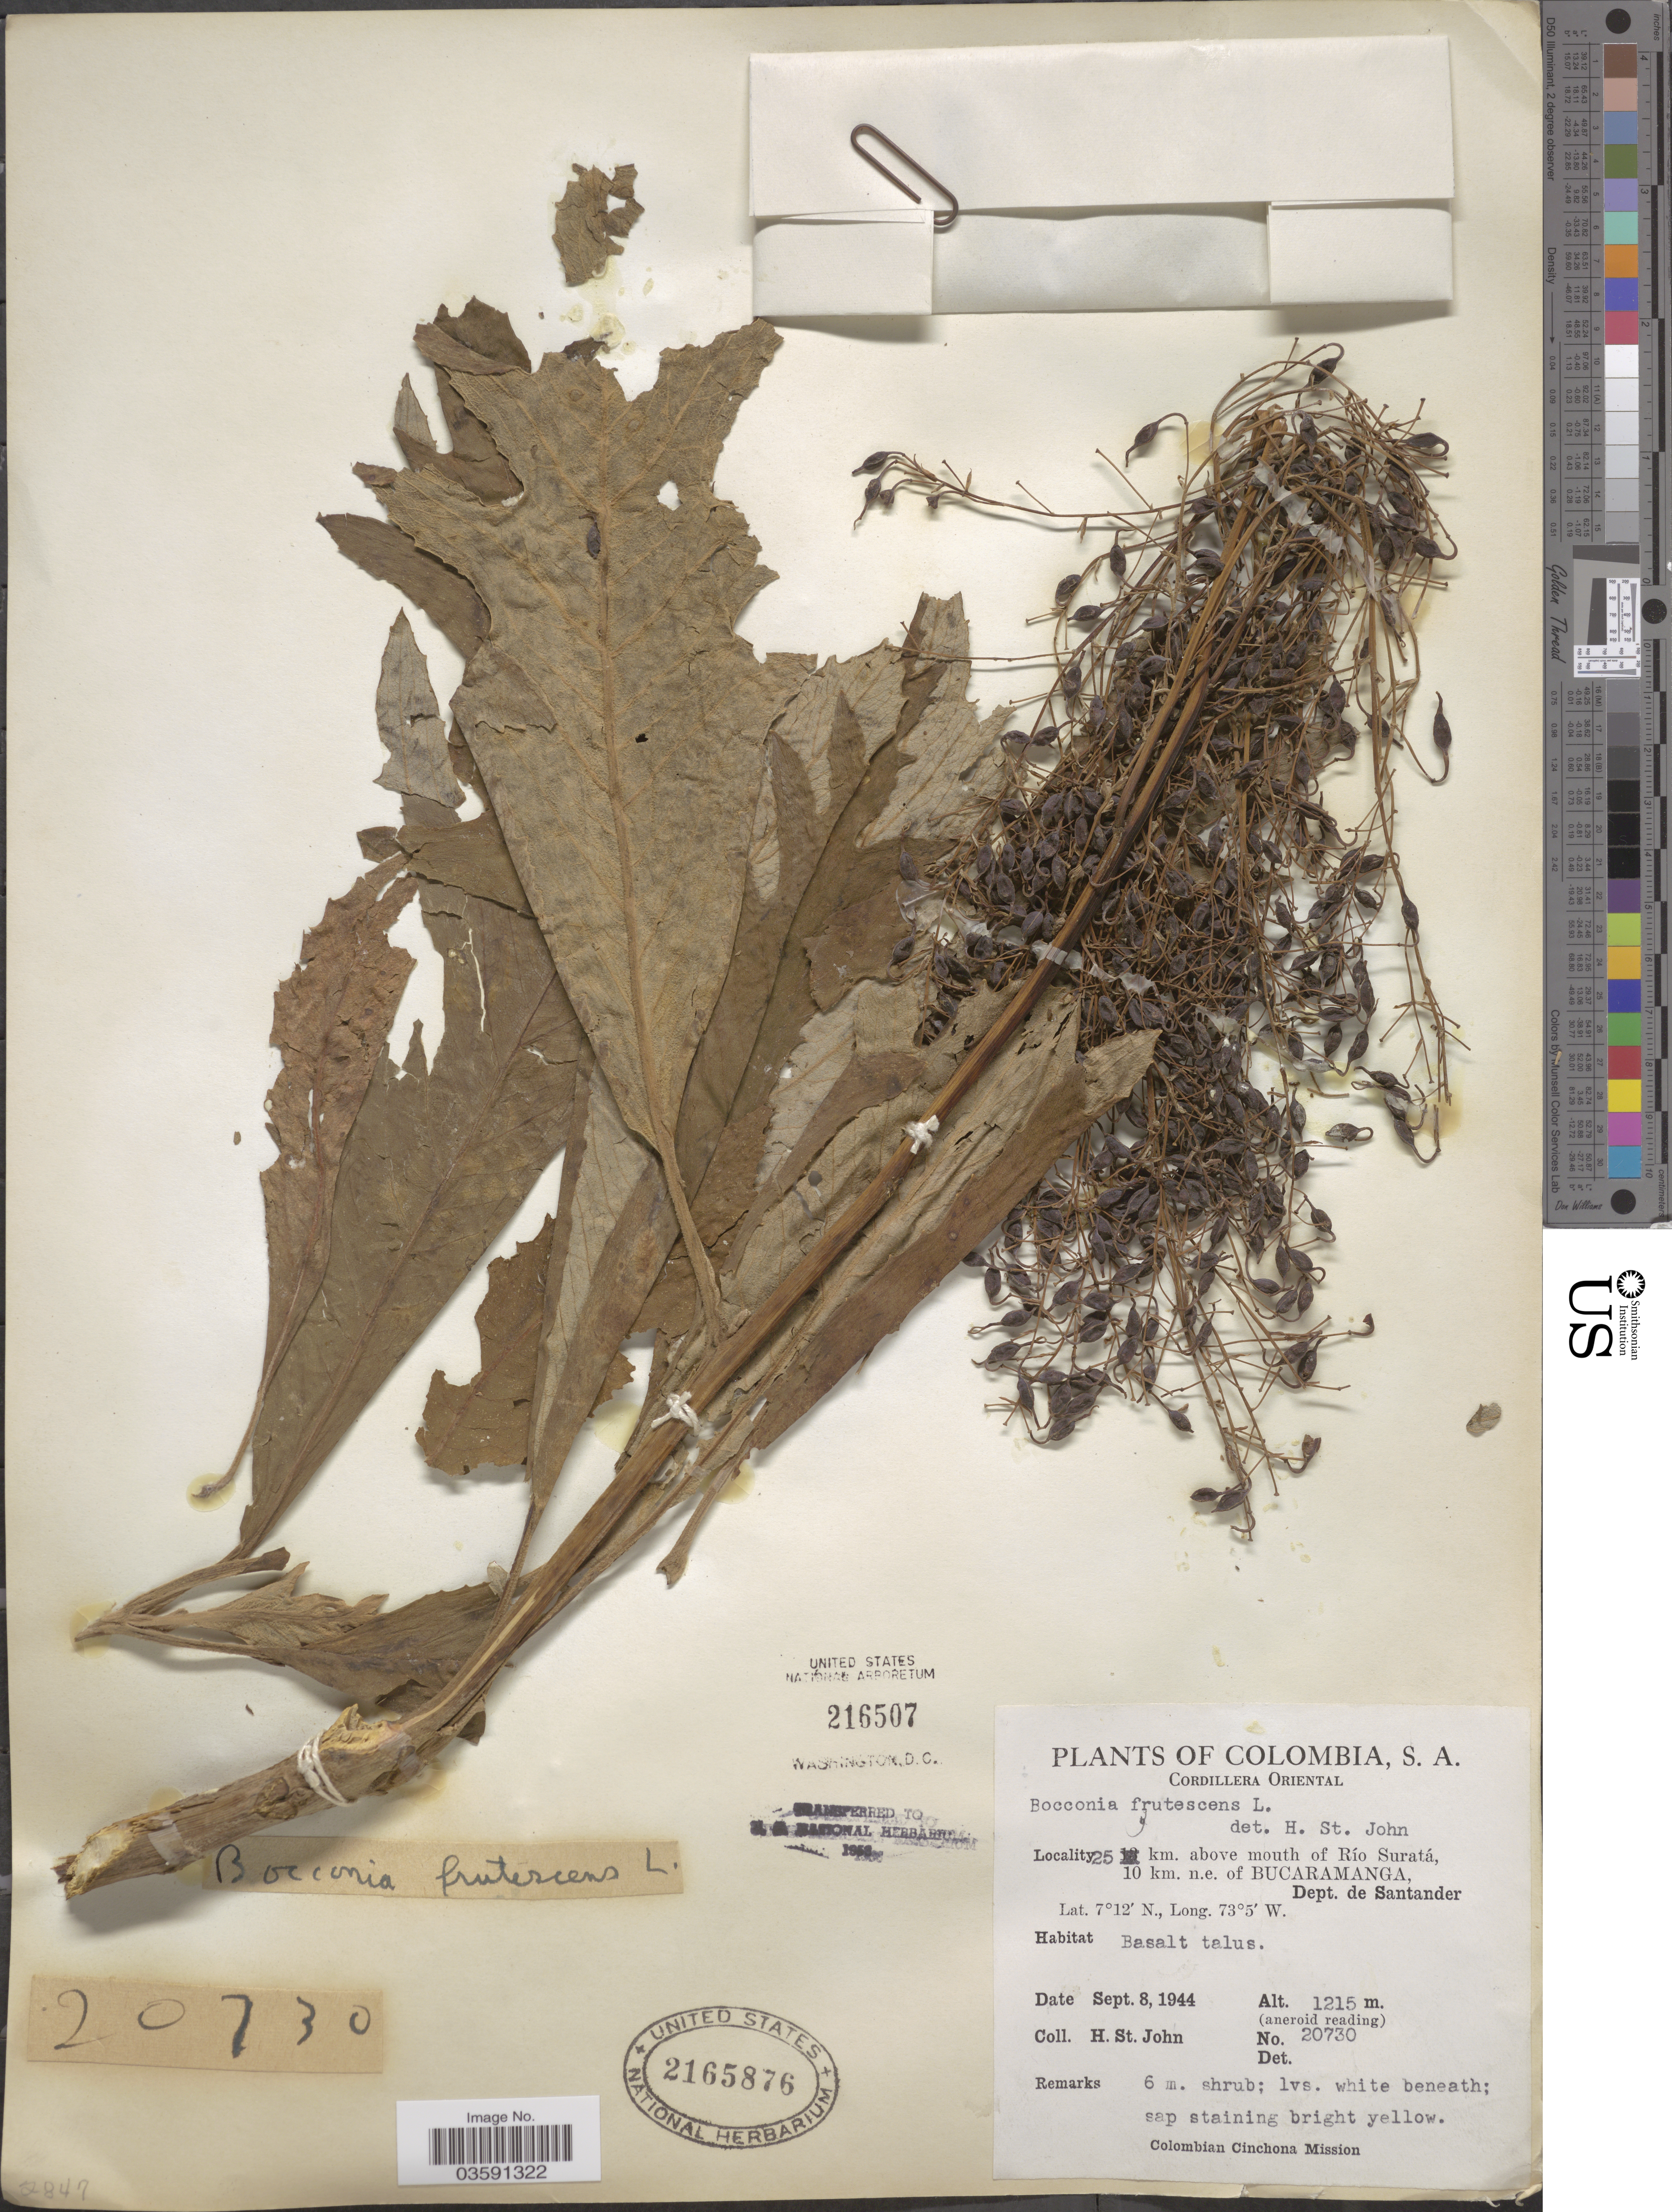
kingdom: Plantae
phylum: Tracheophyta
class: Magnoliopsida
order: Ranunculales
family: Papaveraceae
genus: Bocconia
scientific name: Bocconia integrifolia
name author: Bonpl.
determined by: Strong, Mark T., (BOT), Smithsonian Institution - National Museum of Natural History (UNITED STATES)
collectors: H. St. John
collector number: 20730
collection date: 1944-09-08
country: Colombia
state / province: Santander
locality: Cordillera Oriental. 25 km. above mouth of Río Suratá, 10 km. n.e. of Bucaramanga, Dept. de Santander.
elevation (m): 1215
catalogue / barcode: US 2165876